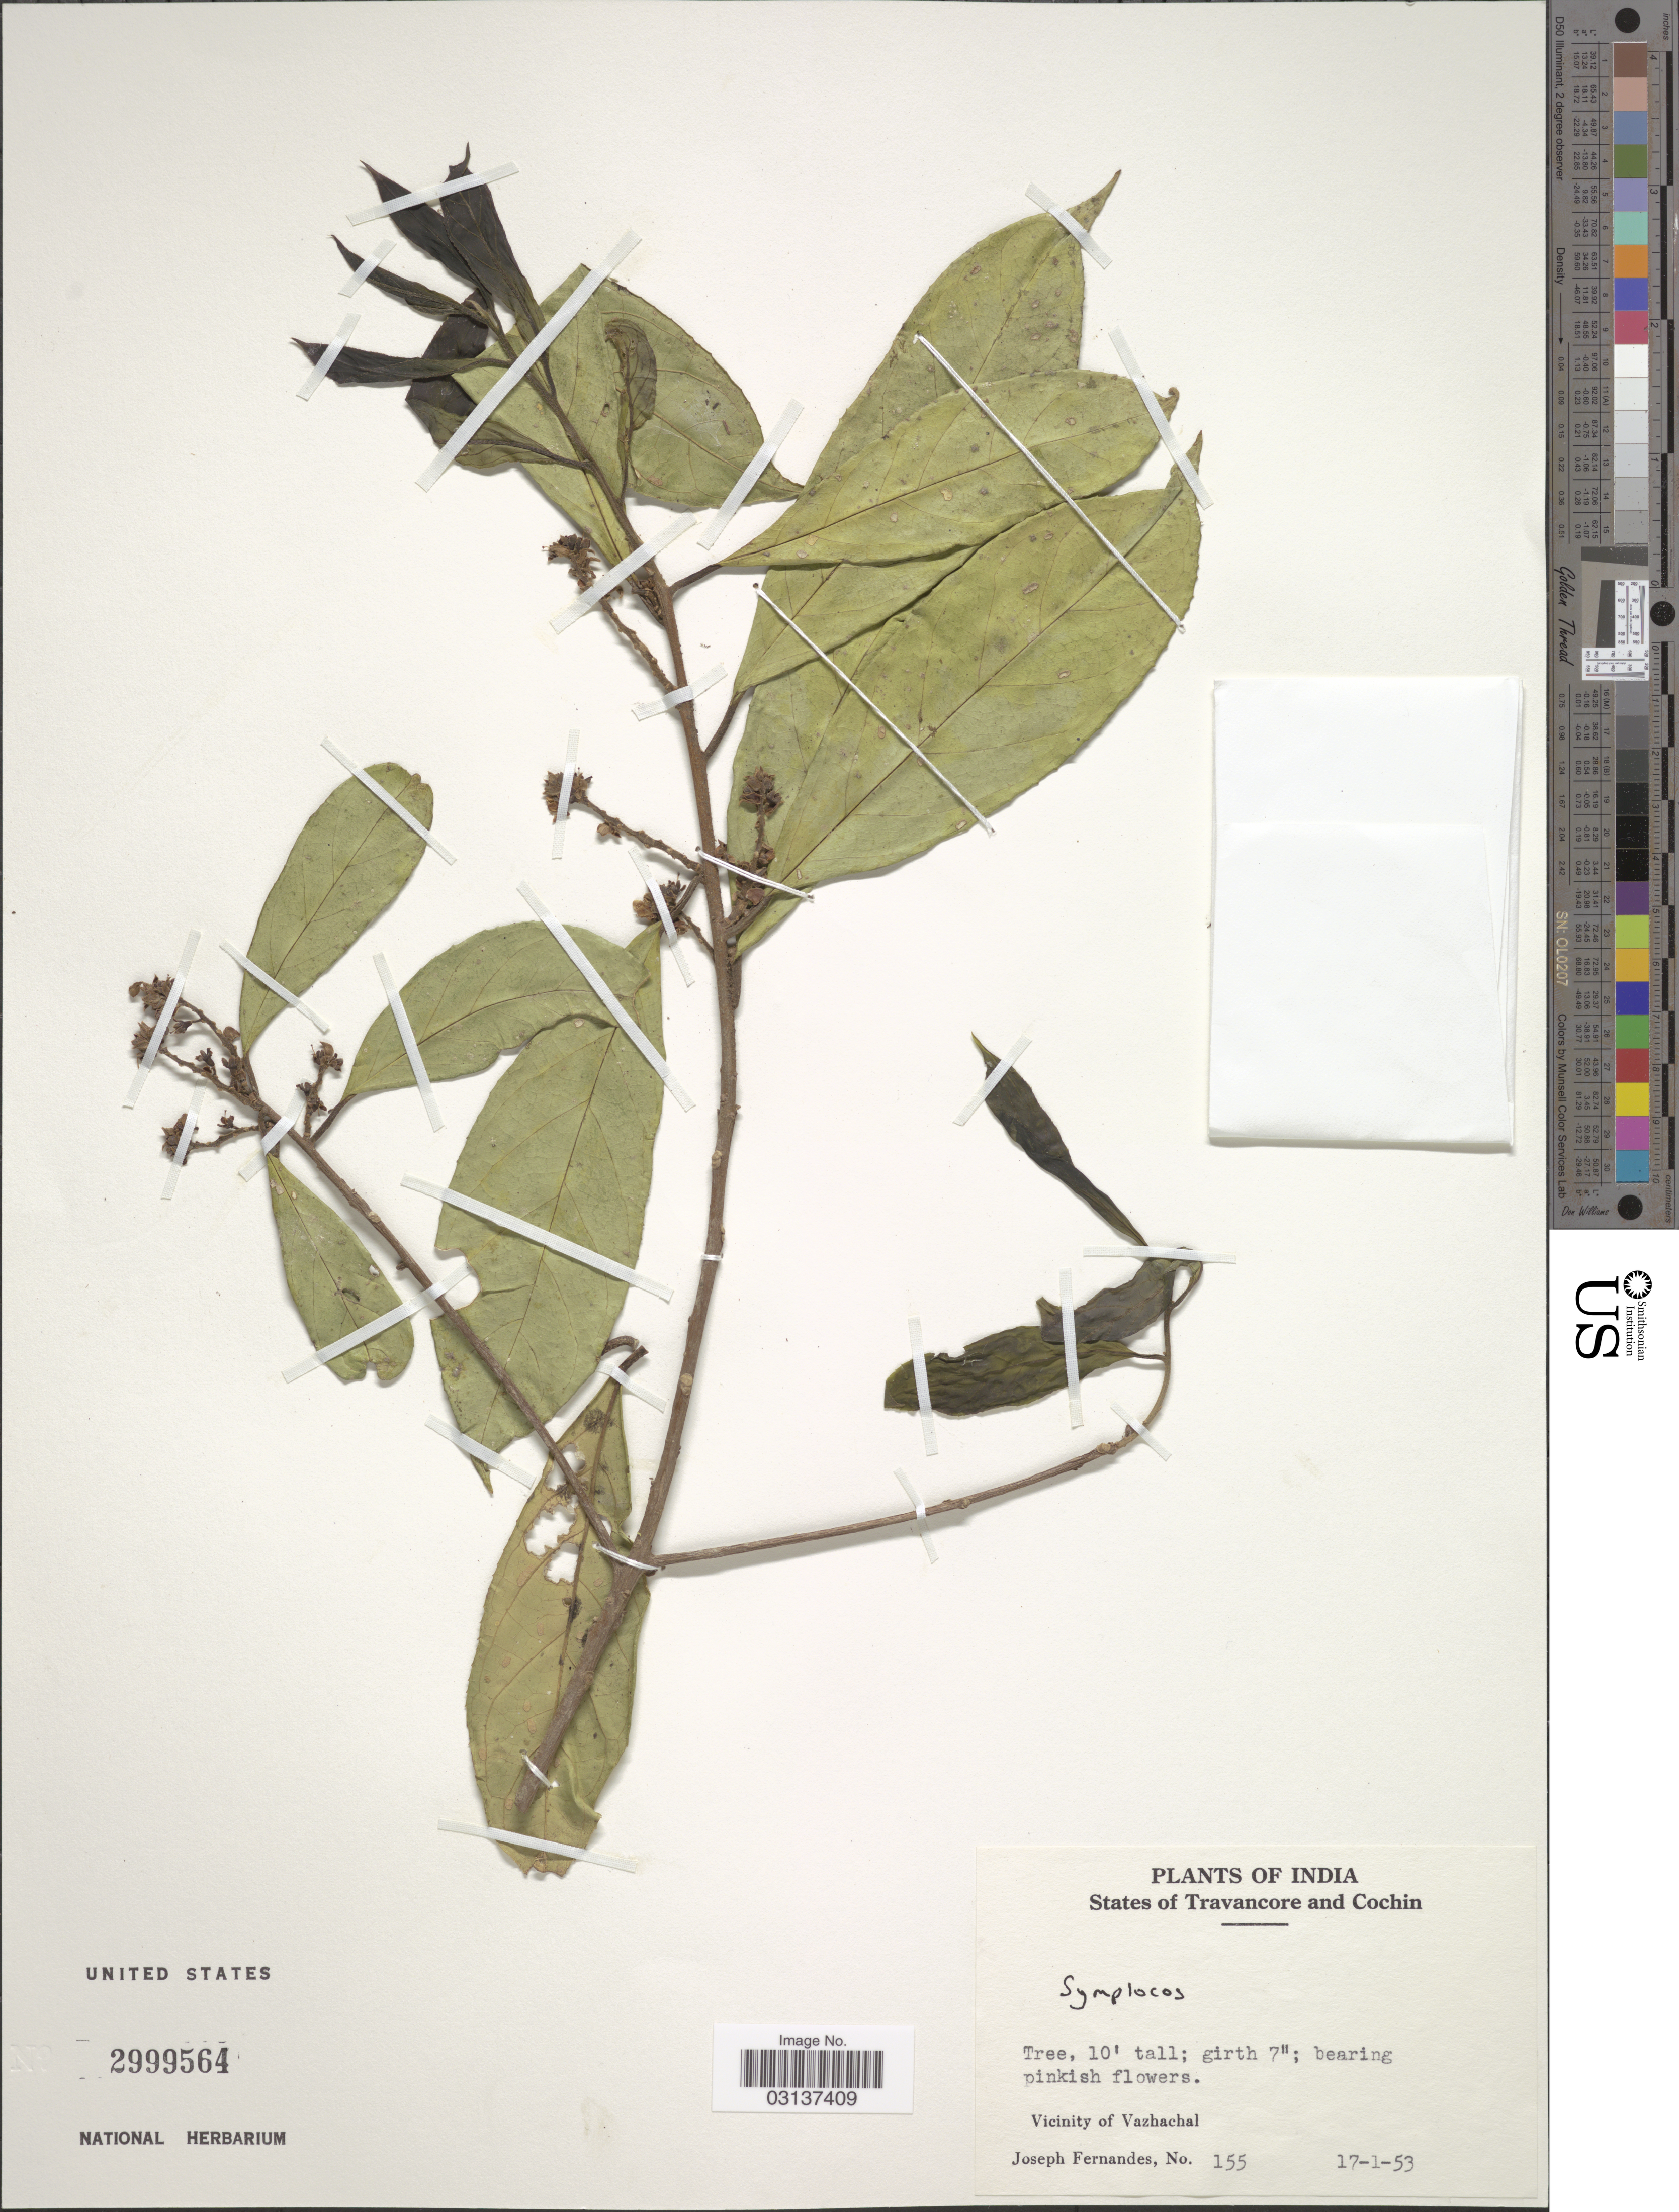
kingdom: Plantae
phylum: Tracheophyta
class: Magnoliopsida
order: Ericales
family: Symplocaceae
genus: Symplocos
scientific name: Symplocos sp.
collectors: J. Fernandes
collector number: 155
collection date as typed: Transcribed d/m/y: 17/1/53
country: India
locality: States of Travancore and Cochin, Vicinity of Vazhachal.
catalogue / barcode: US 2999564